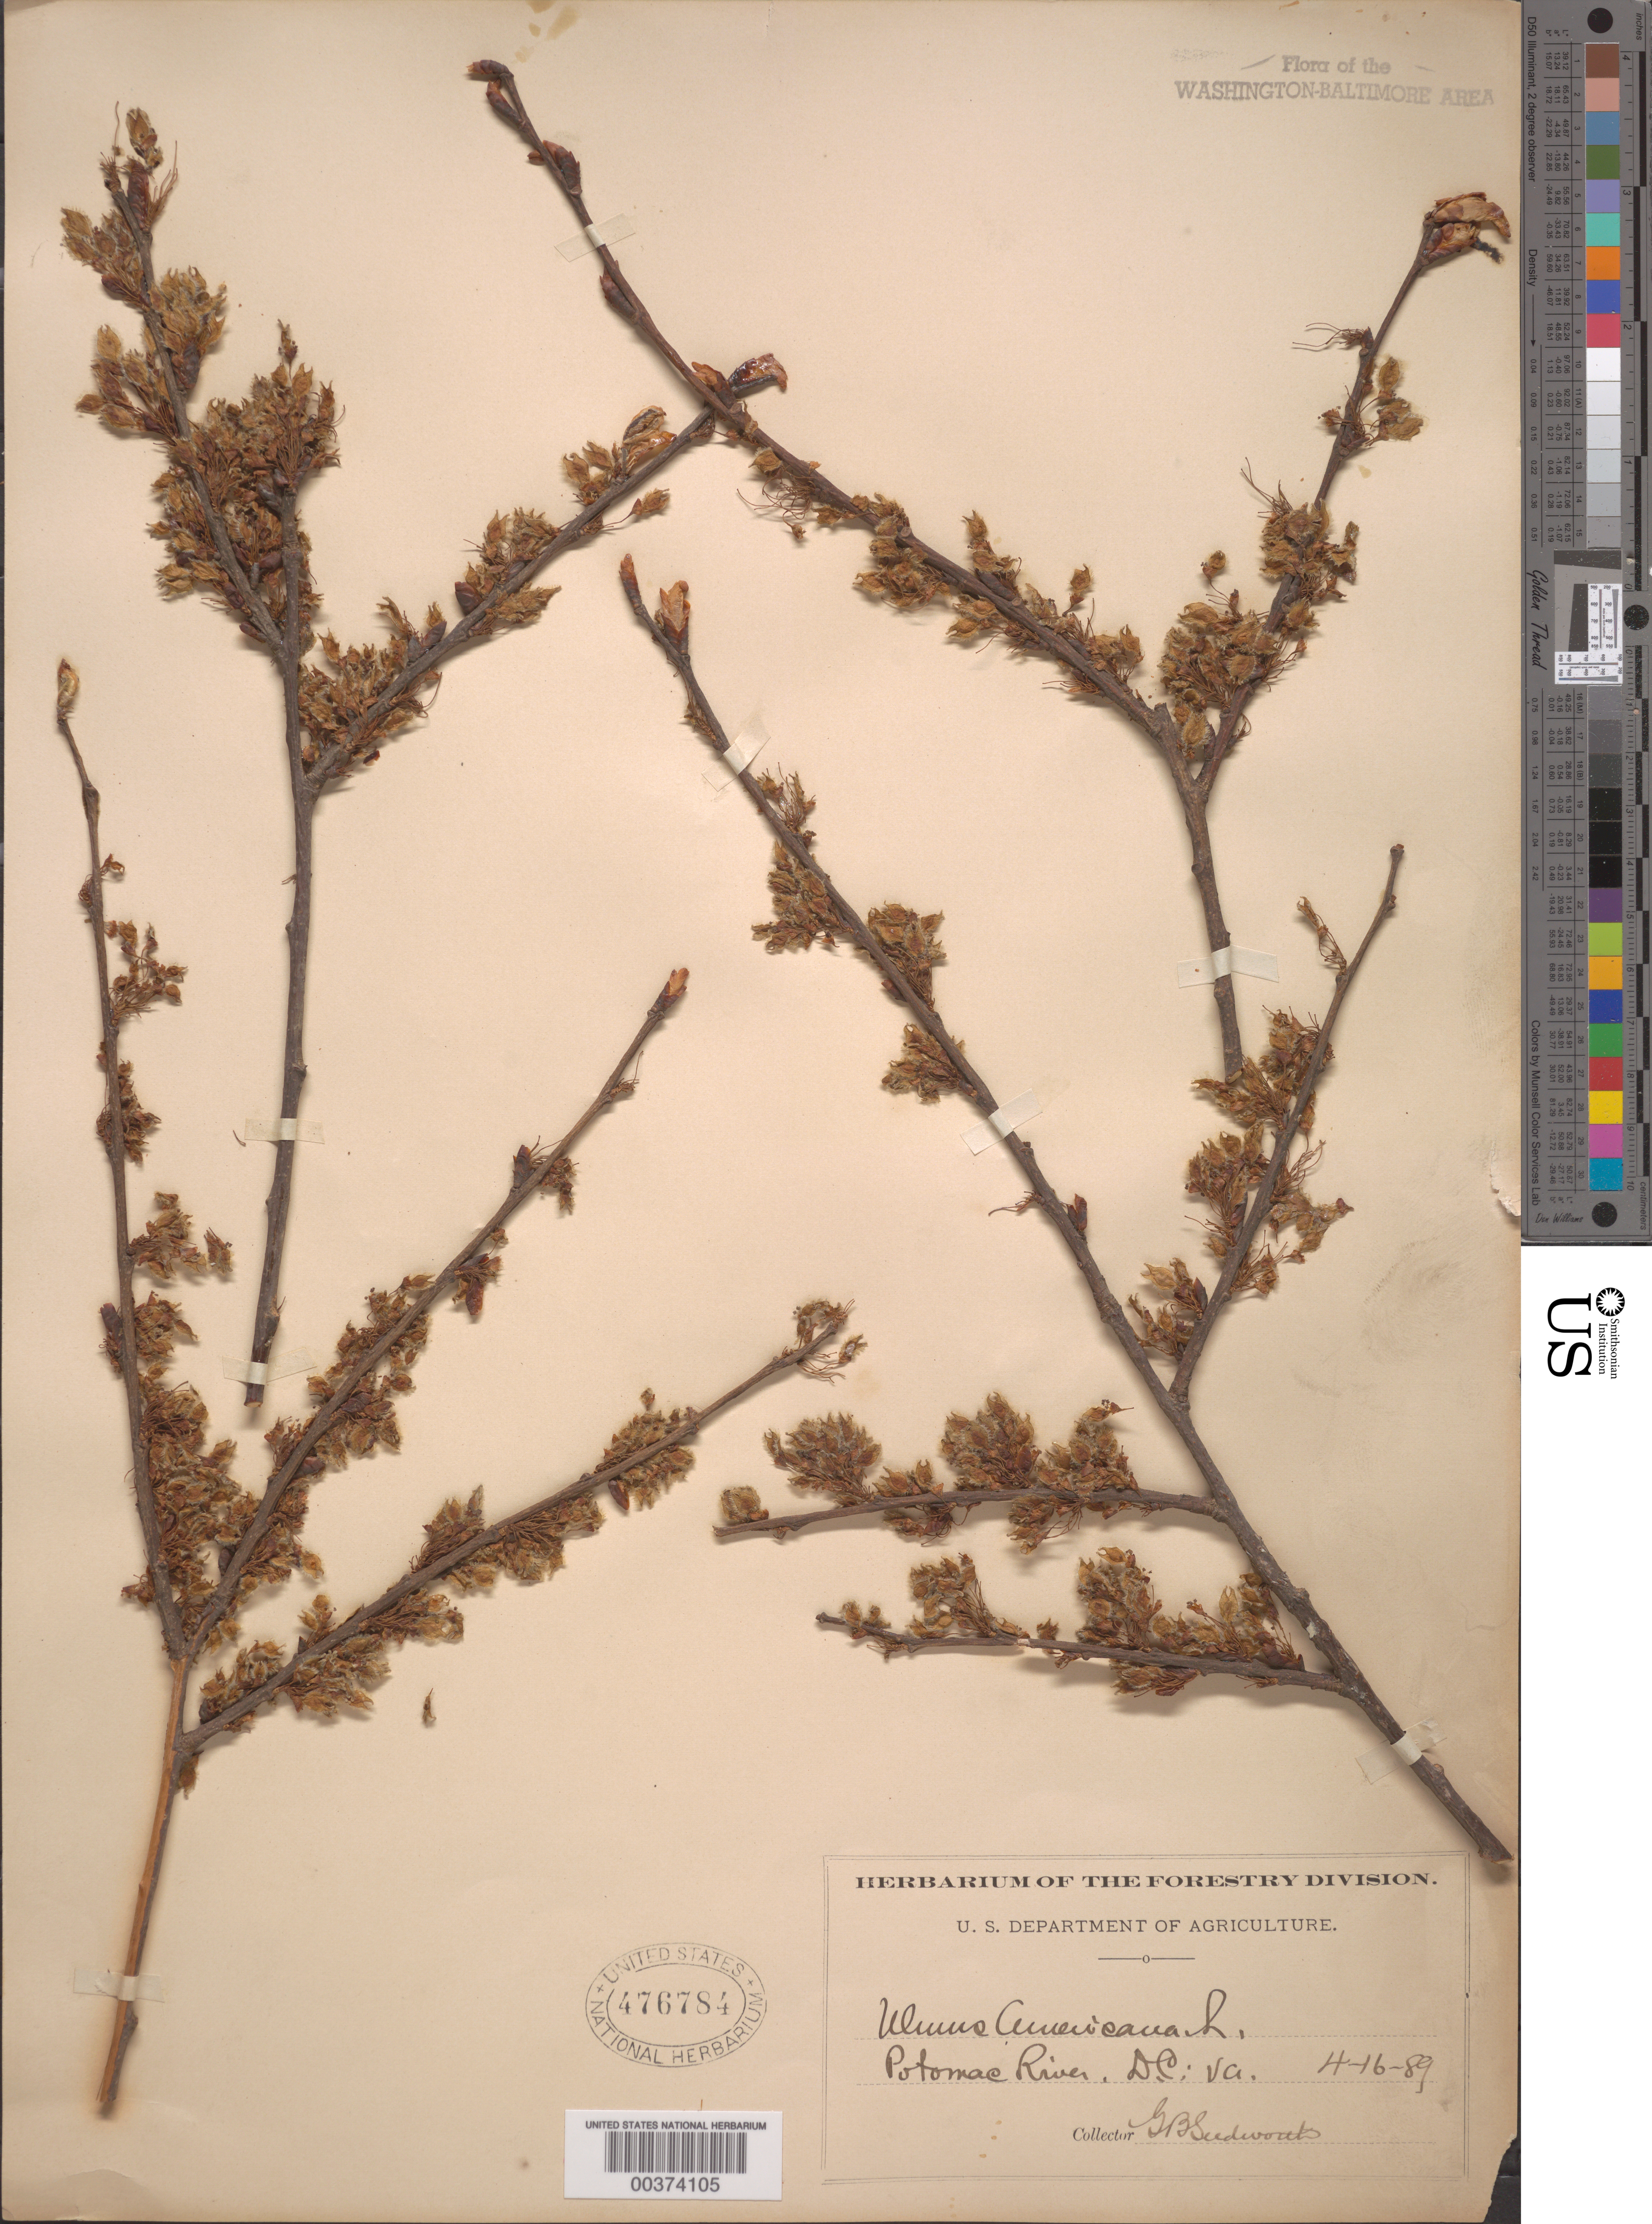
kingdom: Plantae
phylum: Tracheophyta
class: Magnoliopsida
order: Rosales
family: Ulmaceae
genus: Ulmus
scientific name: Ulmus americana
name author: L.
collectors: G. B. Sudworth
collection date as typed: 16 Apr 1889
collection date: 1889-04-16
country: United States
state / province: District of Columbia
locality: Potomac River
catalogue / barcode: US 476784